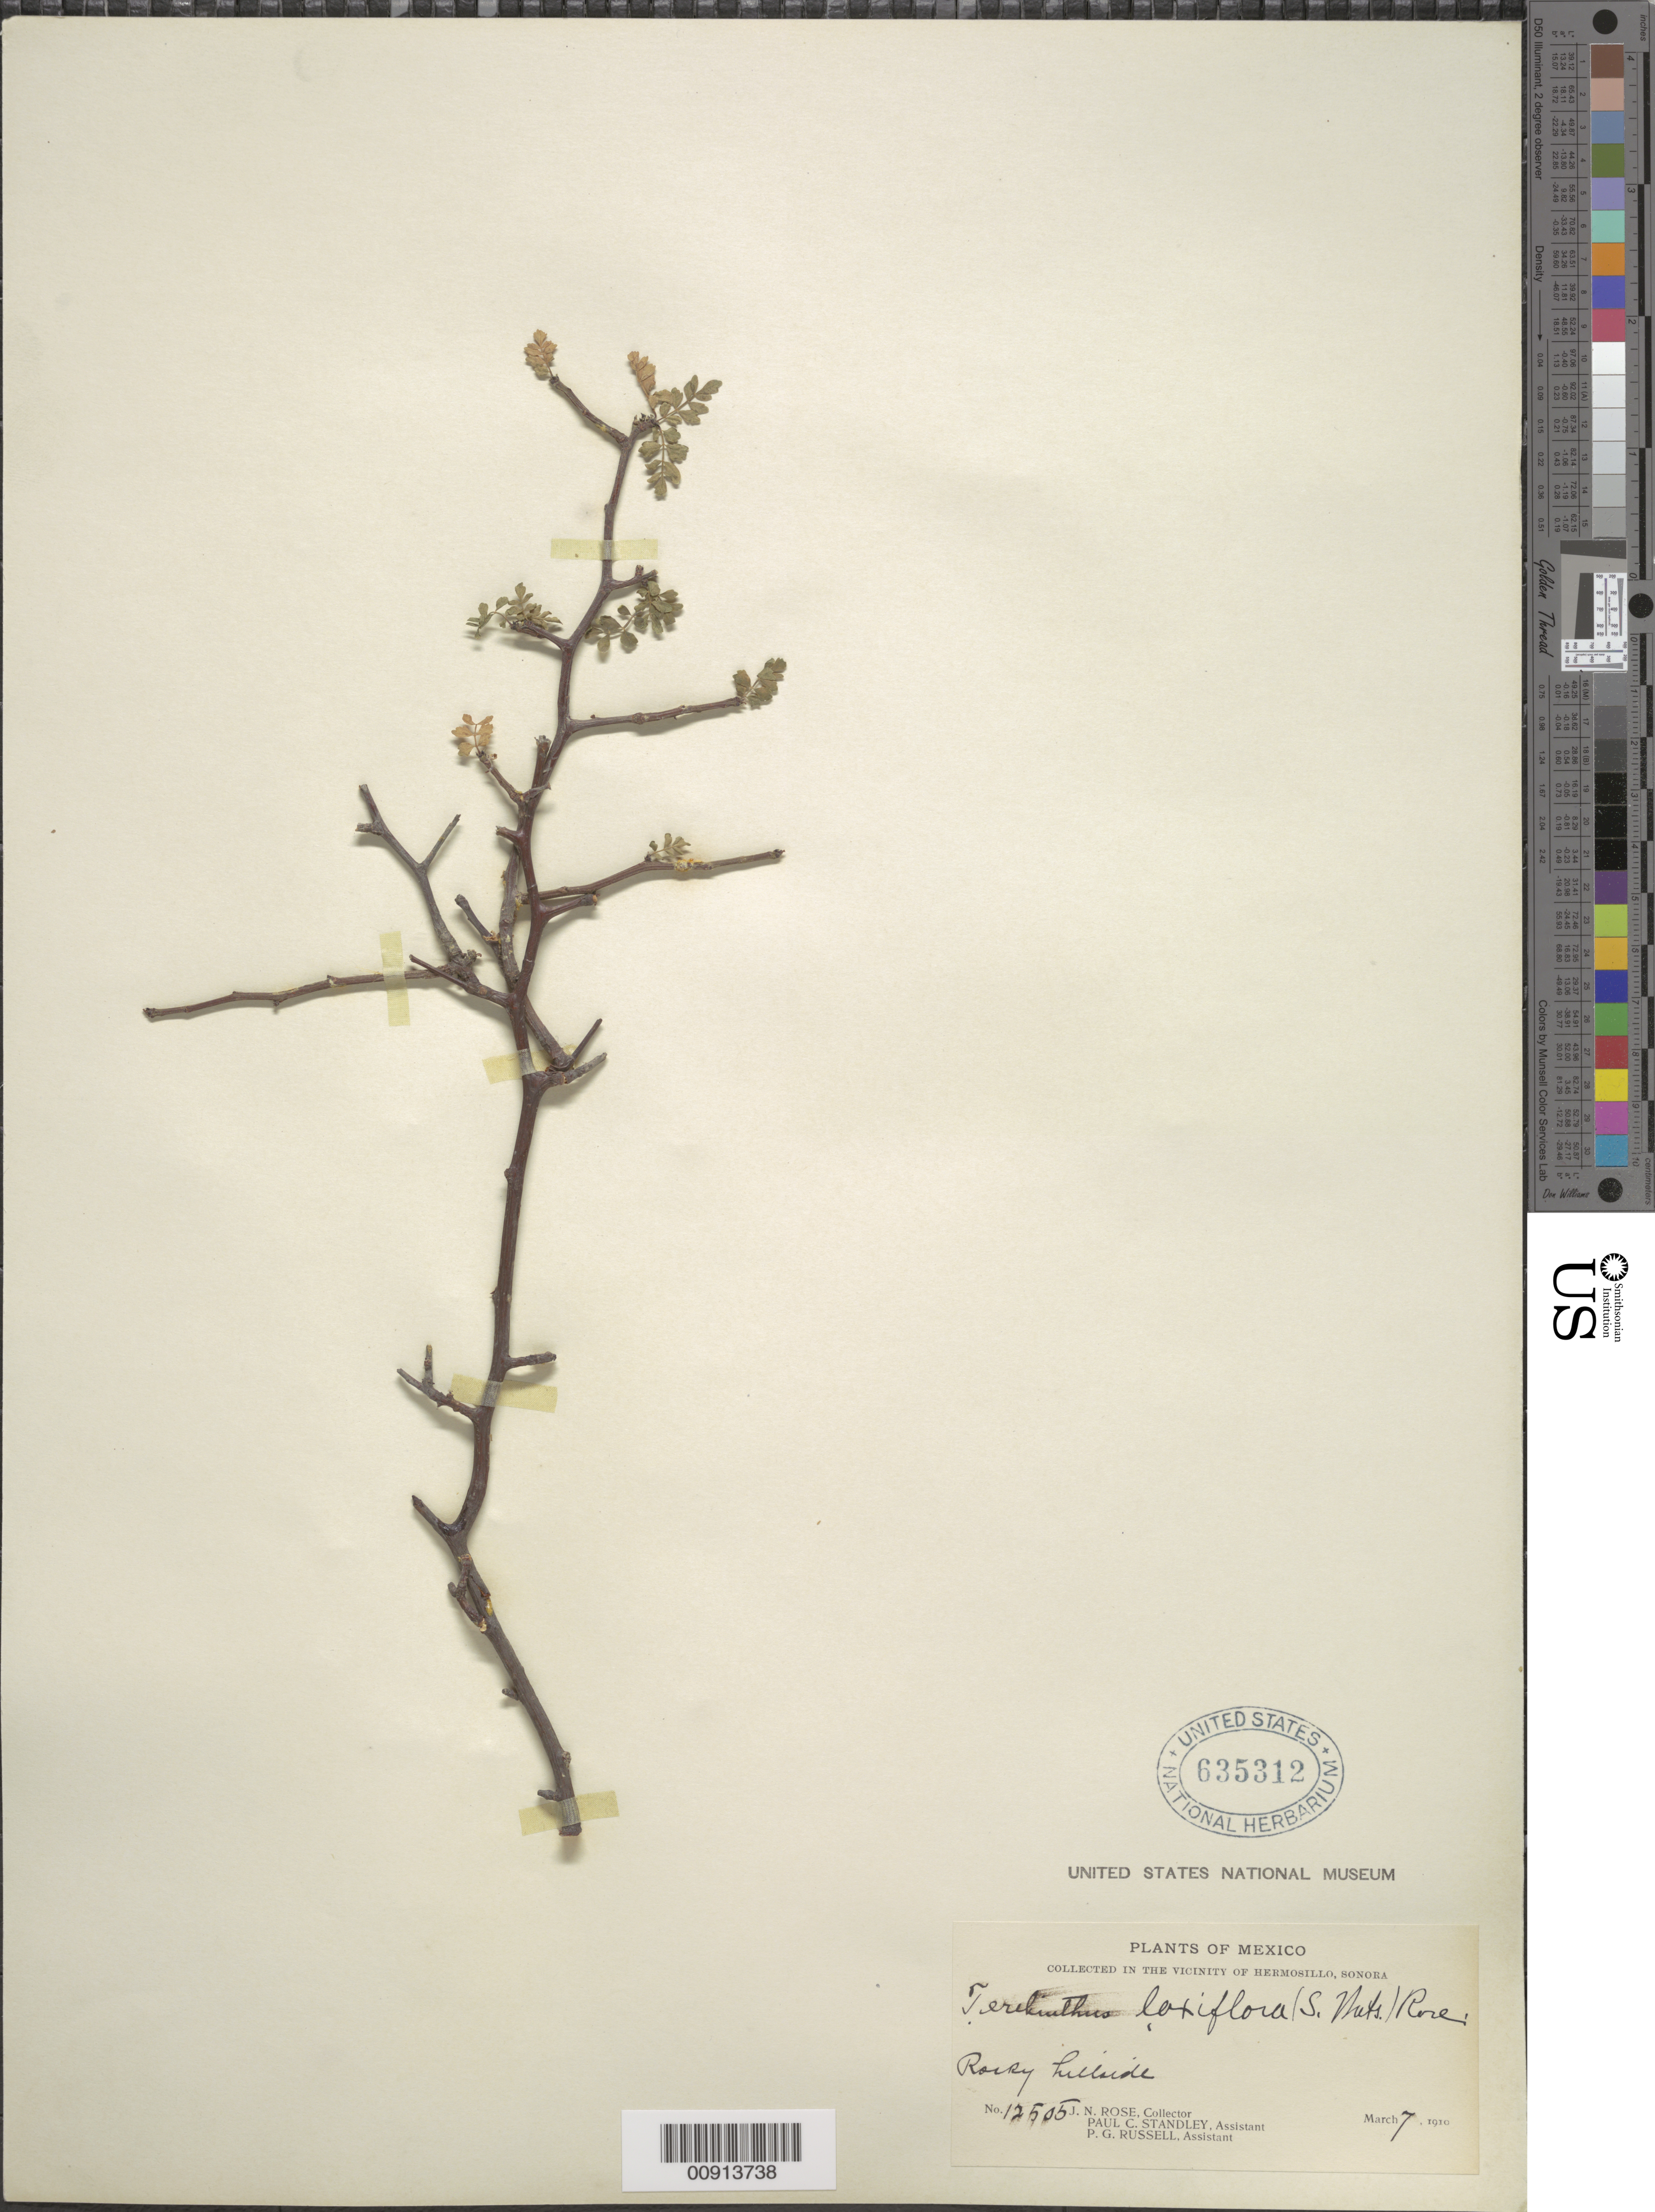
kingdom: Plantae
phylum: Tracheophyta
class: Magnoliopsida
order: Sapindales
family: Burseraceae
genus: Bursera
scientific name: Bursera laxiflora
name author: S. Watson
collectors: J. N. Rose, P. C. Standley & P. G. Russell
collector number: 12505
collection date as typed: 07 Mar 1910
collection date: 1910-03-07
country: Mexico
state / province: Sonora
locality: Vicinity of Hermosillo, Sonora.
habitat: Rocky hillside.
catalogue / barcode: US 635312